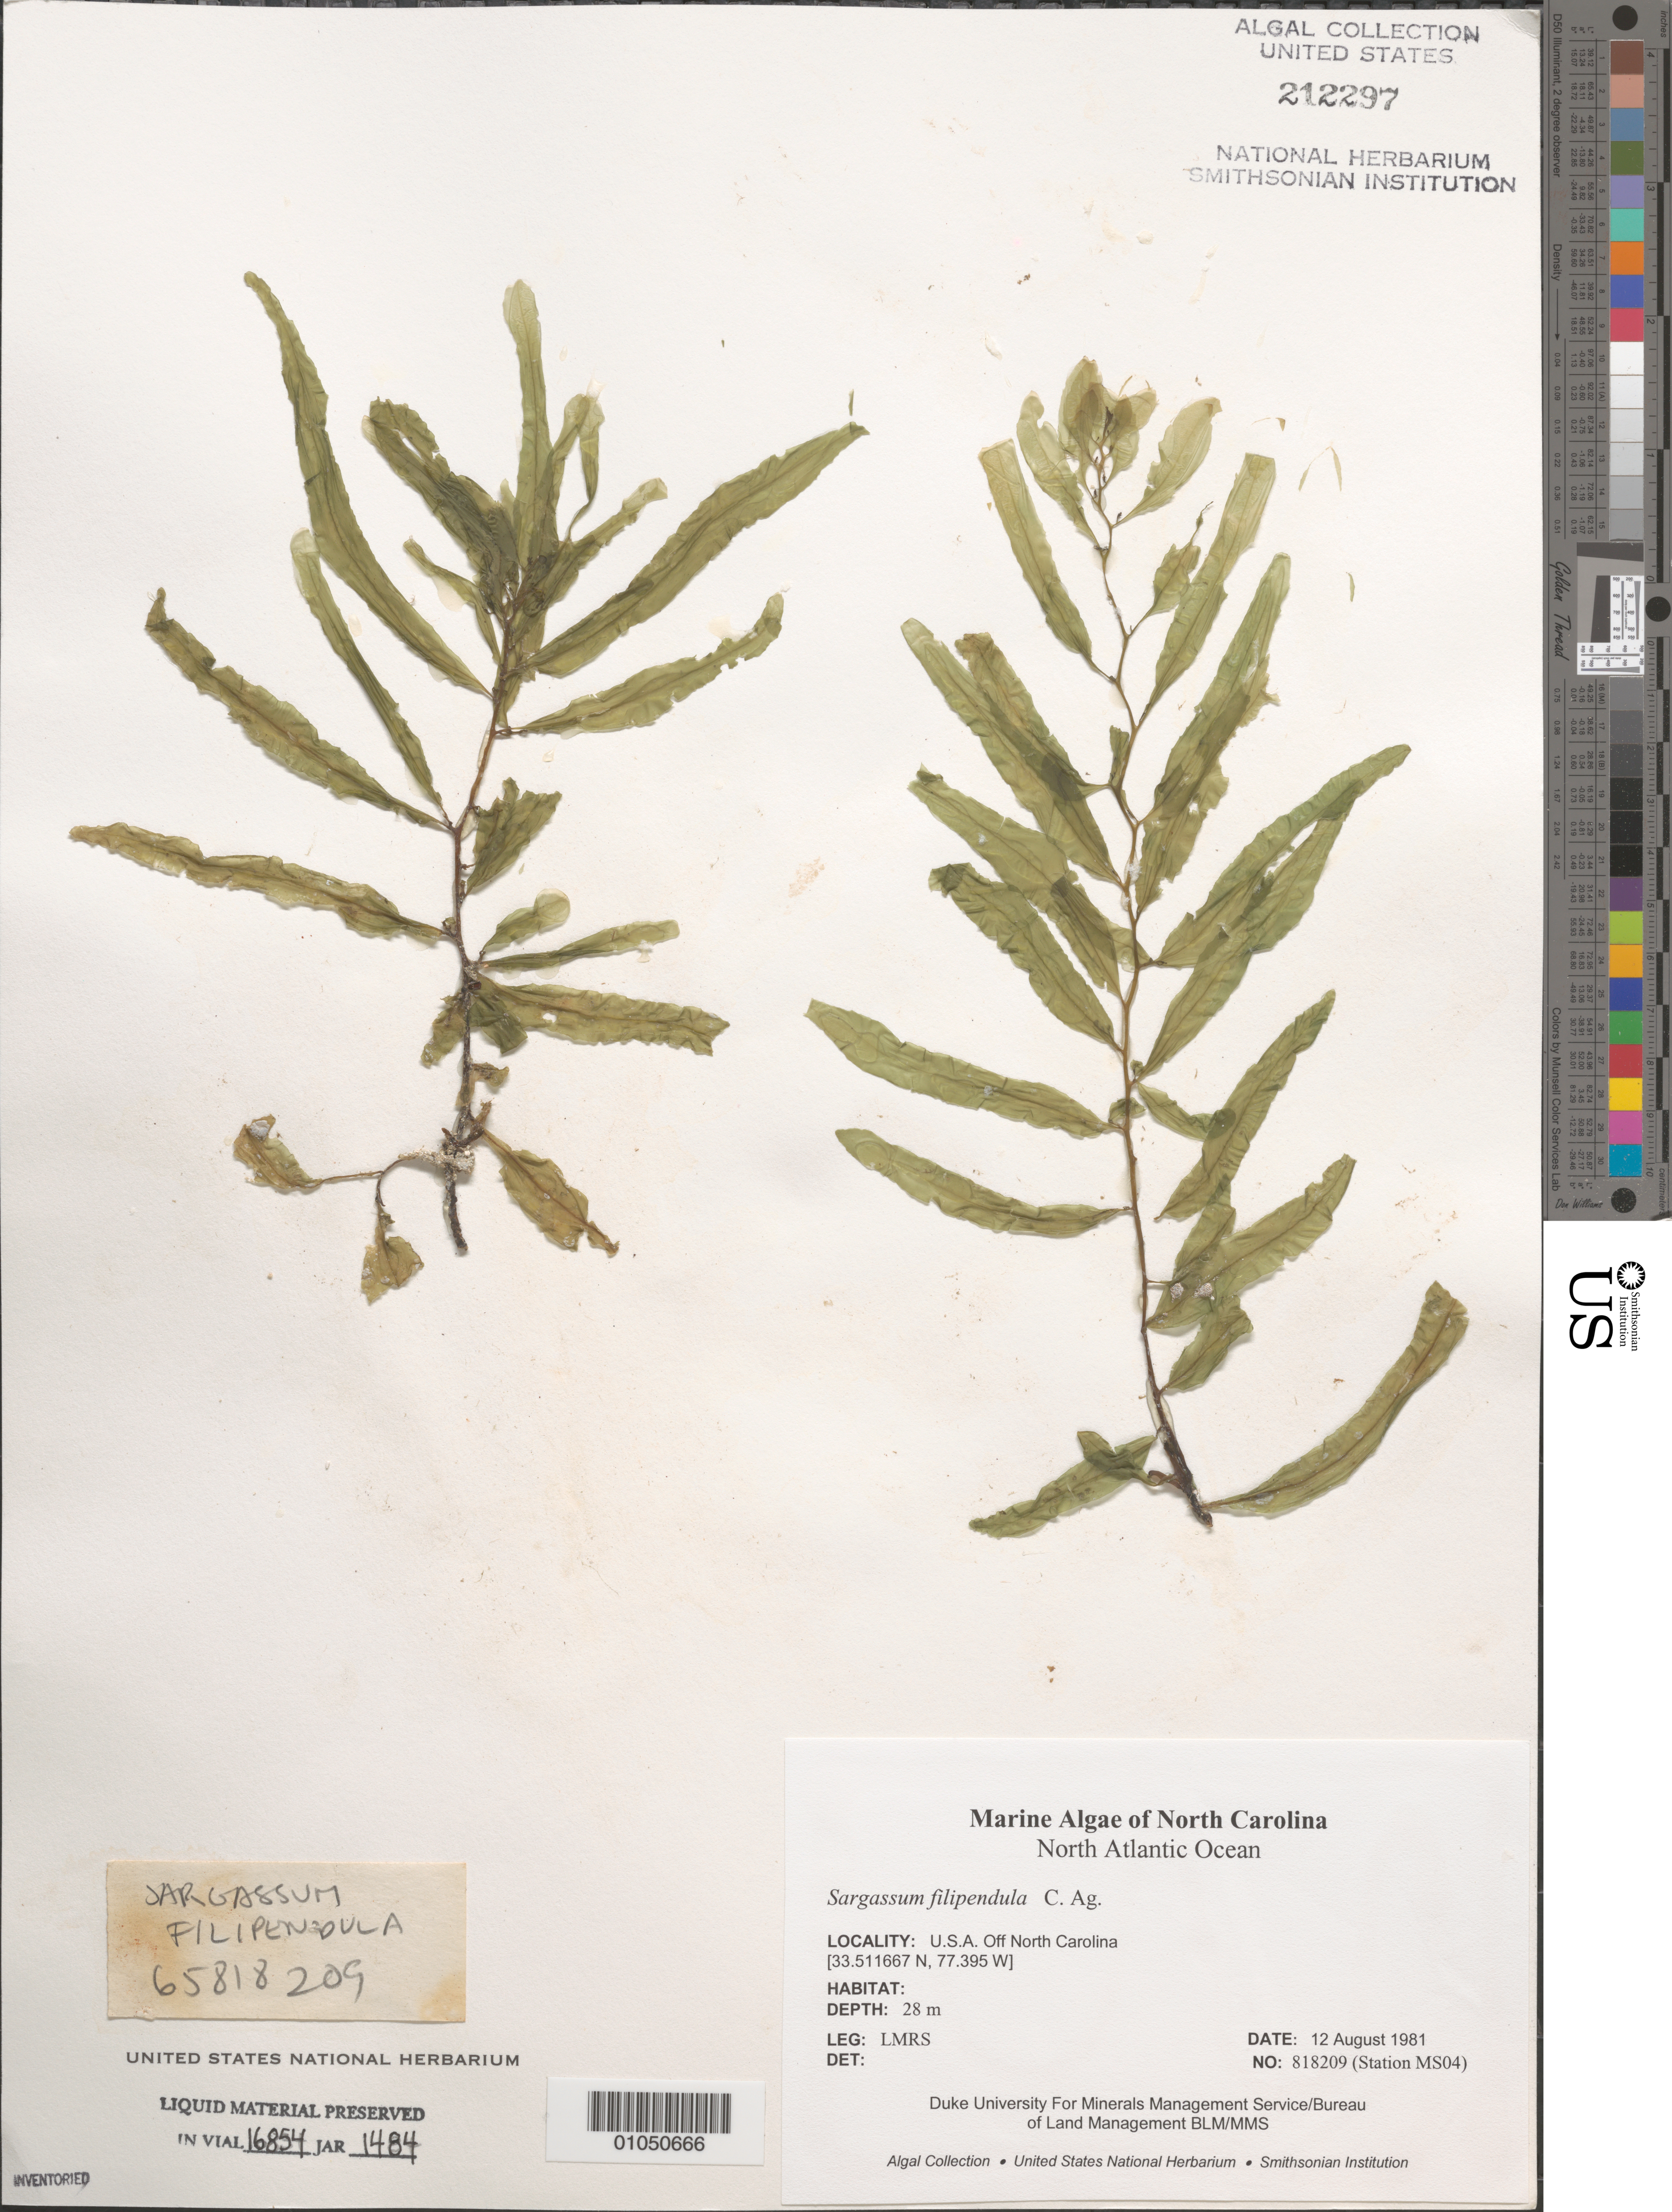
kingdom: Chromista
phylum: Ochrophyta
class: Phaeophyceae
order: Fucales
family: Sargassaceae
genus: Sargassum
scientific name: Sargassum filipendula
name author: C. Agardh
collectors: LMRS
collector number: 818209 Station MS04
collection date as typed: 12 Aug 1981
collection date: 1981-08-12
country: United States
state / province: North Carolina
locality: North Atlantic Ocean off North Carolina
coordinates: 33.511667 N, 77.395 W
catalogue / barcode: US 212297